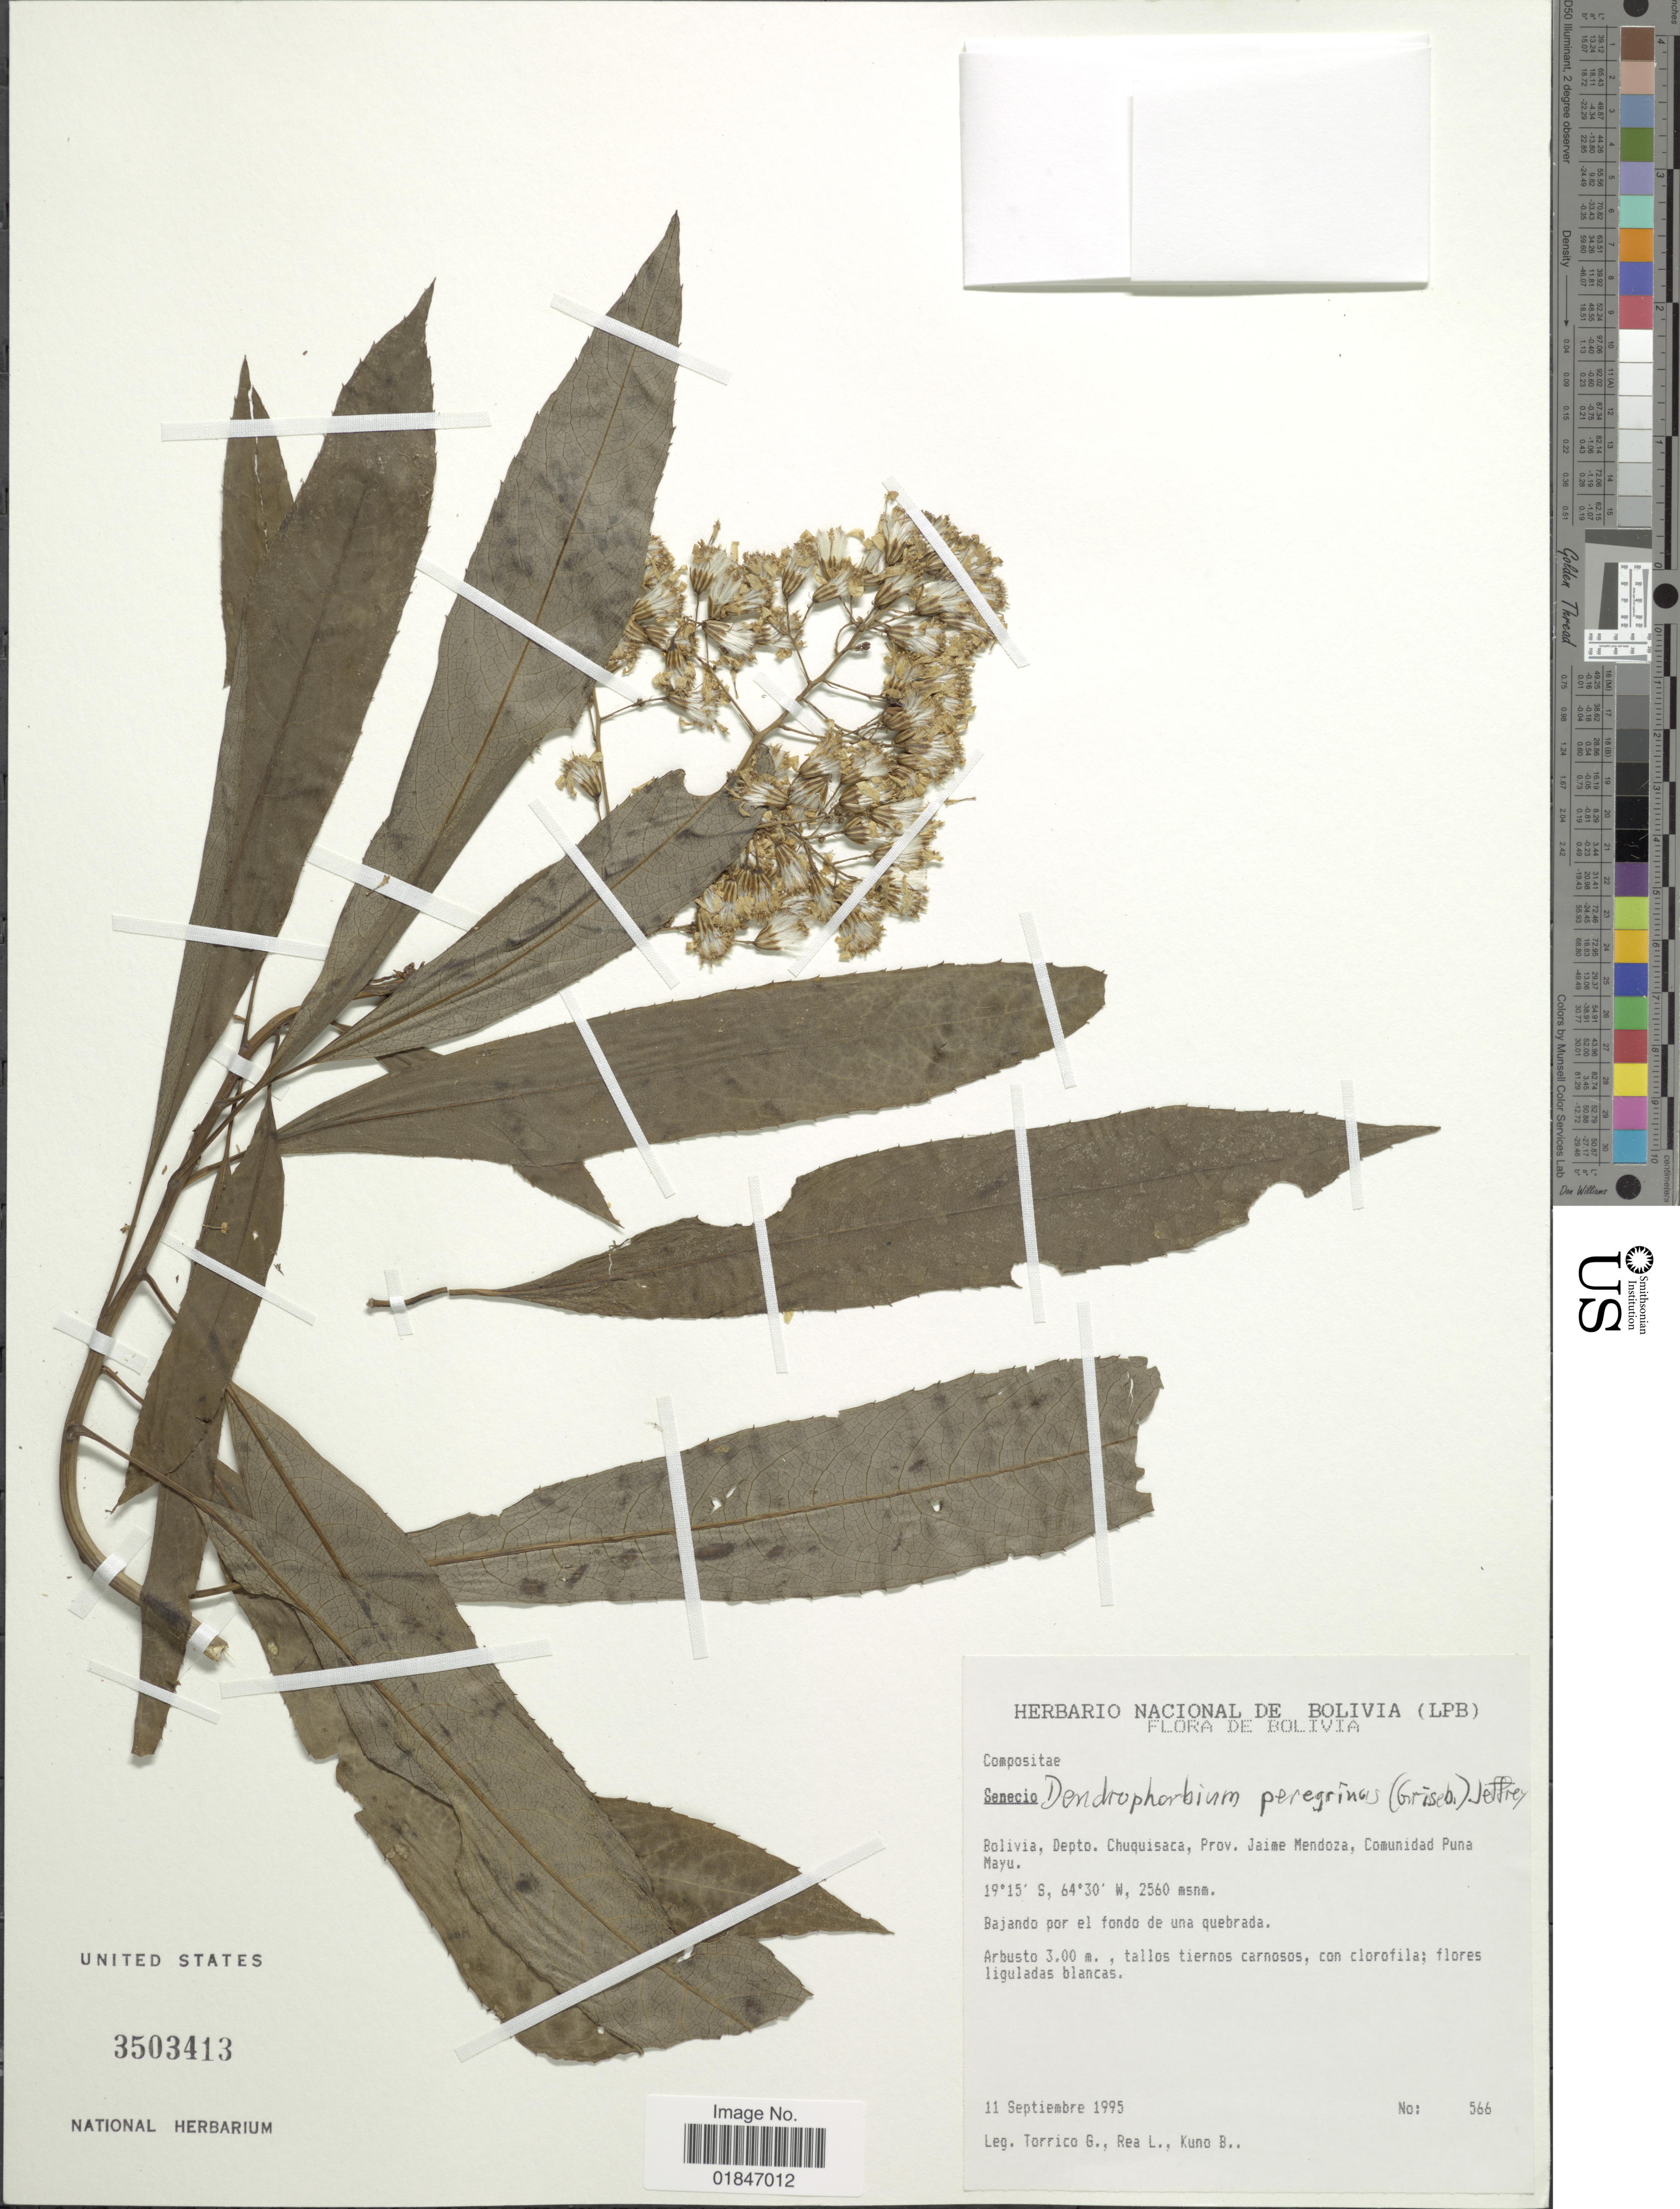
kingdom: Plantae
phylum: Tracheophyta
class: Magnoliopsida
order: Asterales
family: Asteraceae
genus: Dendrophorbium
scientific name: Dendrophorbium peregrinum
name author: (Griseb.) C. Jeffrey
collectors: G. Torrico, L. Rea & B. Kuno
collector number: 566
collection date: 1995-09-11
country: Argentina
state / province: Mendoza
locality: Bolivia, Depto. Chuquisaca, Prov. Jaime Mendoza, Comunidad Puna Mayu.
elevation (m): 2560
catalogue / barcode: US 3503413